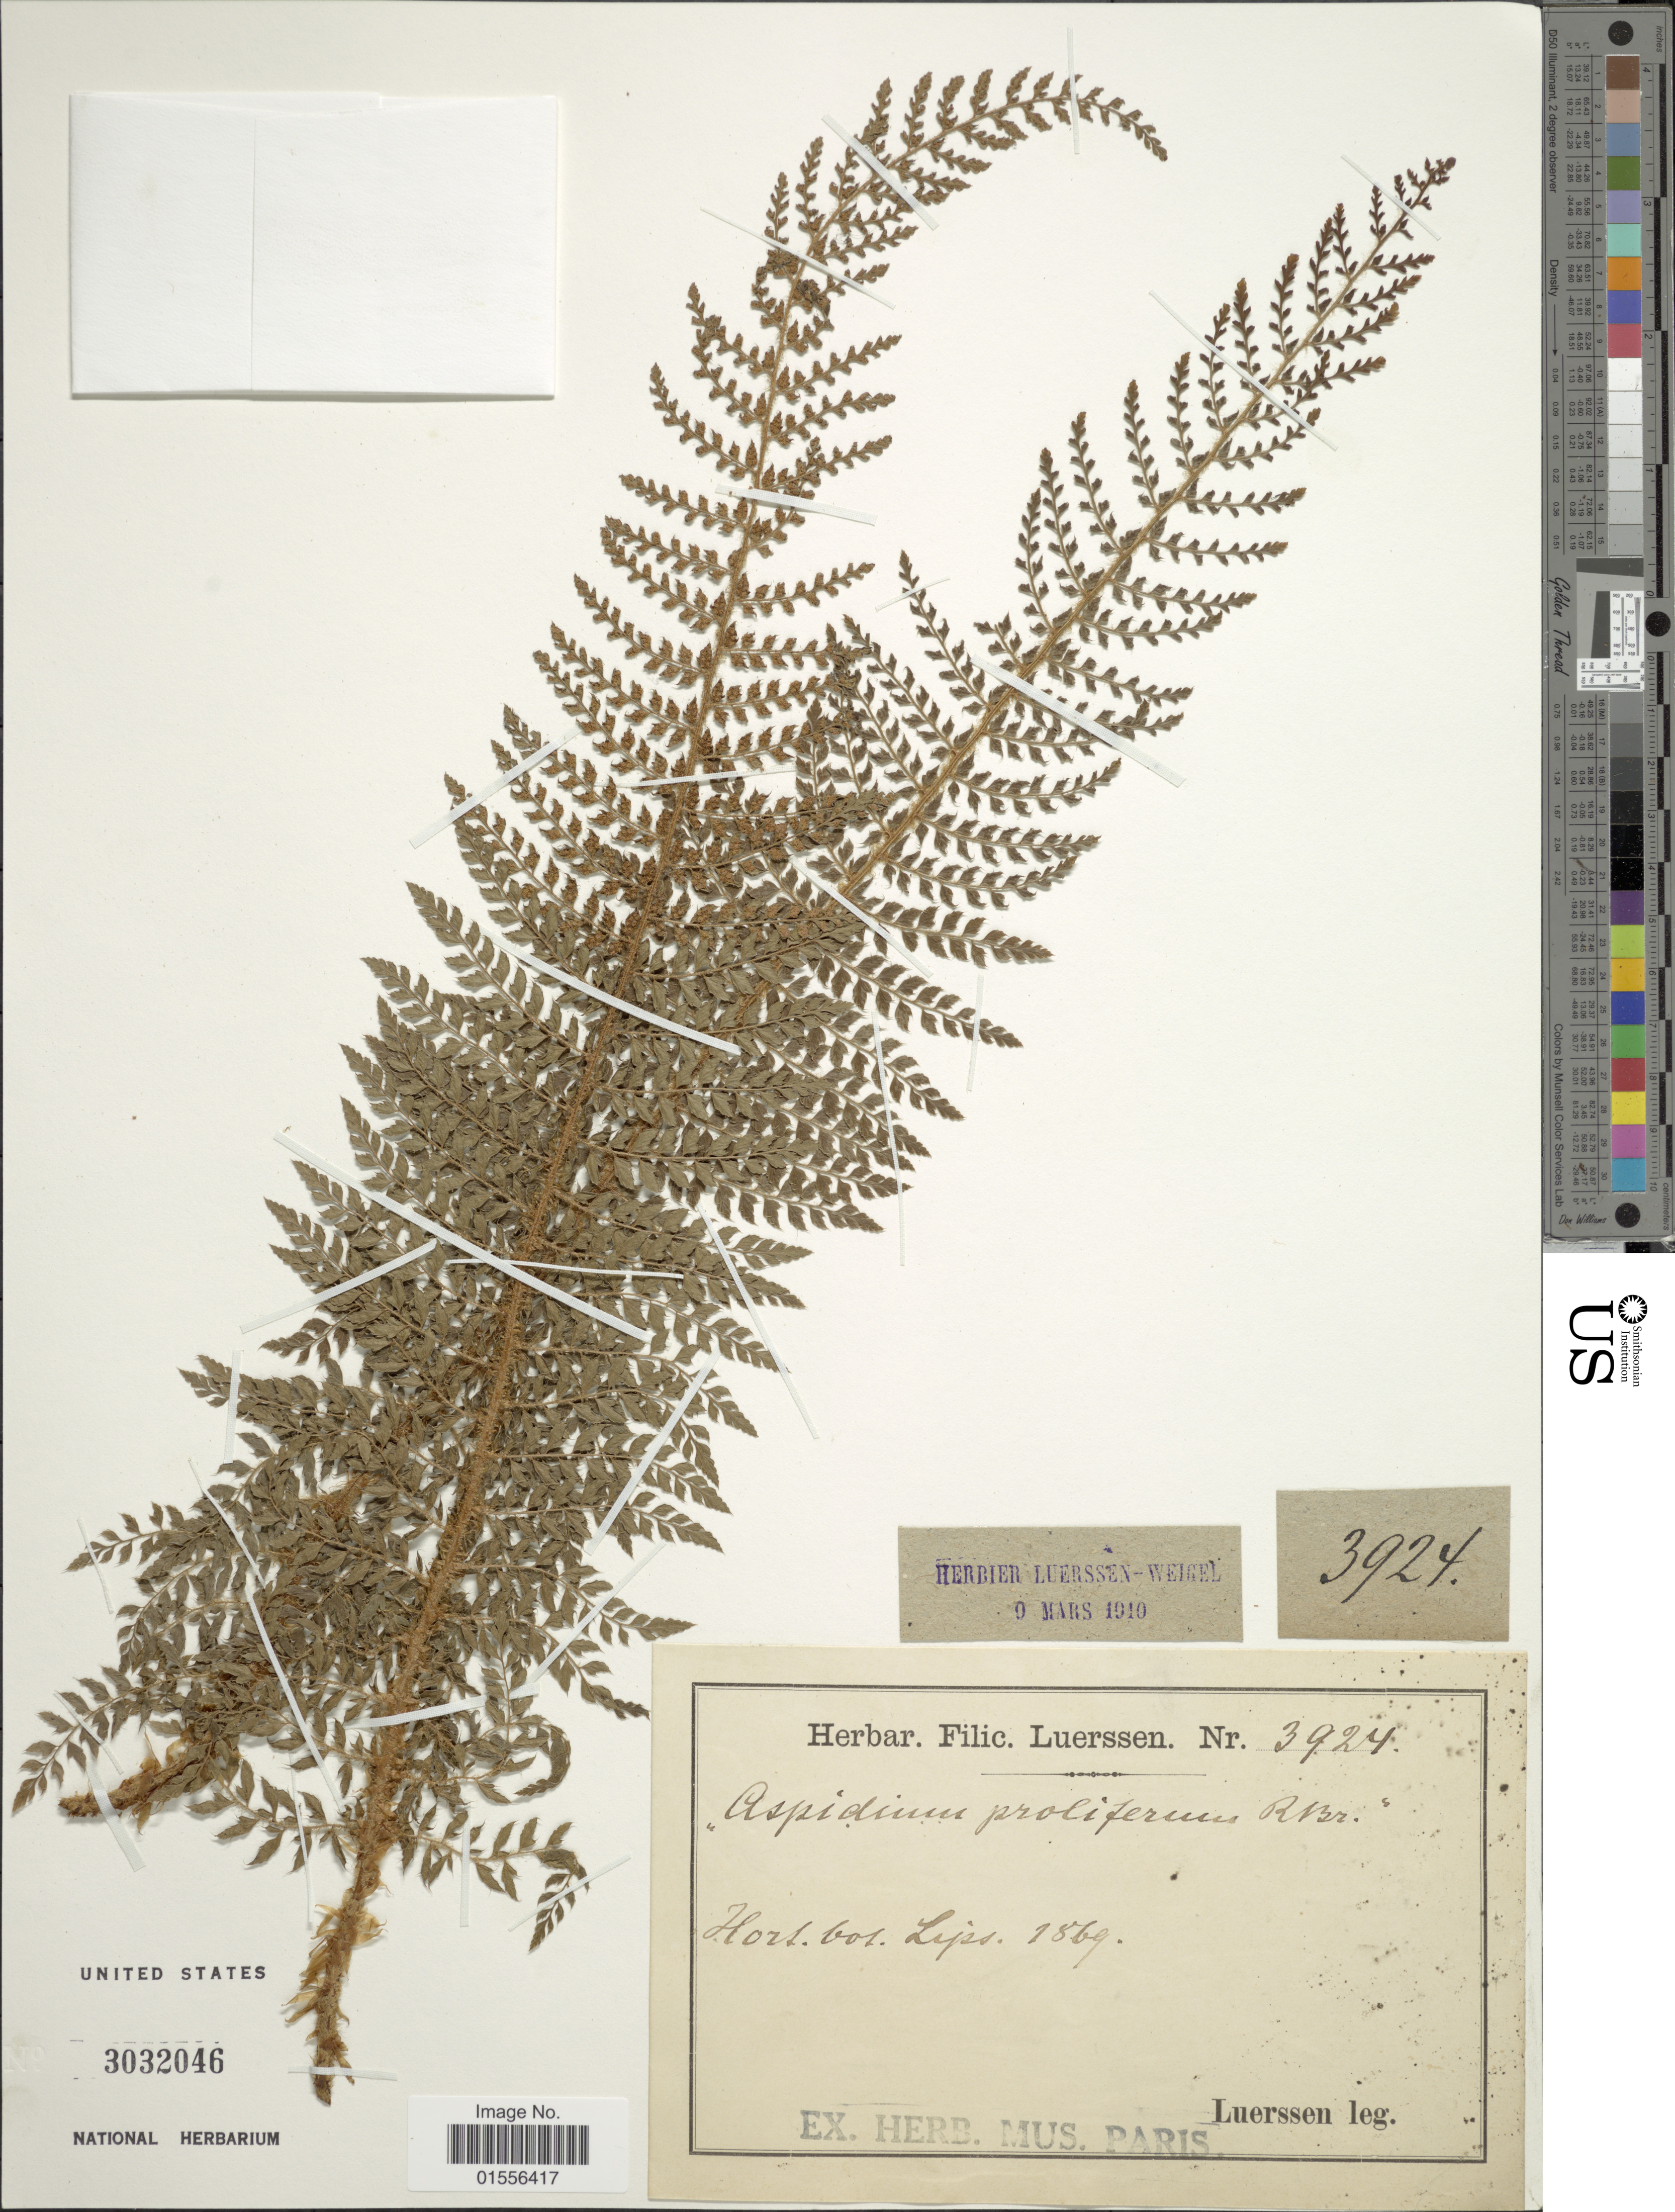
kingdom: Plantae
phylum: Tracheophyta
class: Polypodiopsida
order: Polypodiales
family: Dryopteridaceae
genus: Polystichum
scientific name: Polystichum setiferum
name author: (Forssk.) Moore ex Woynar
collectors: Luerssen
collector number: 3924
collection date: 1869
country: Germany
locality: Hort bot Lips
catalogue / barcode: US 3032046